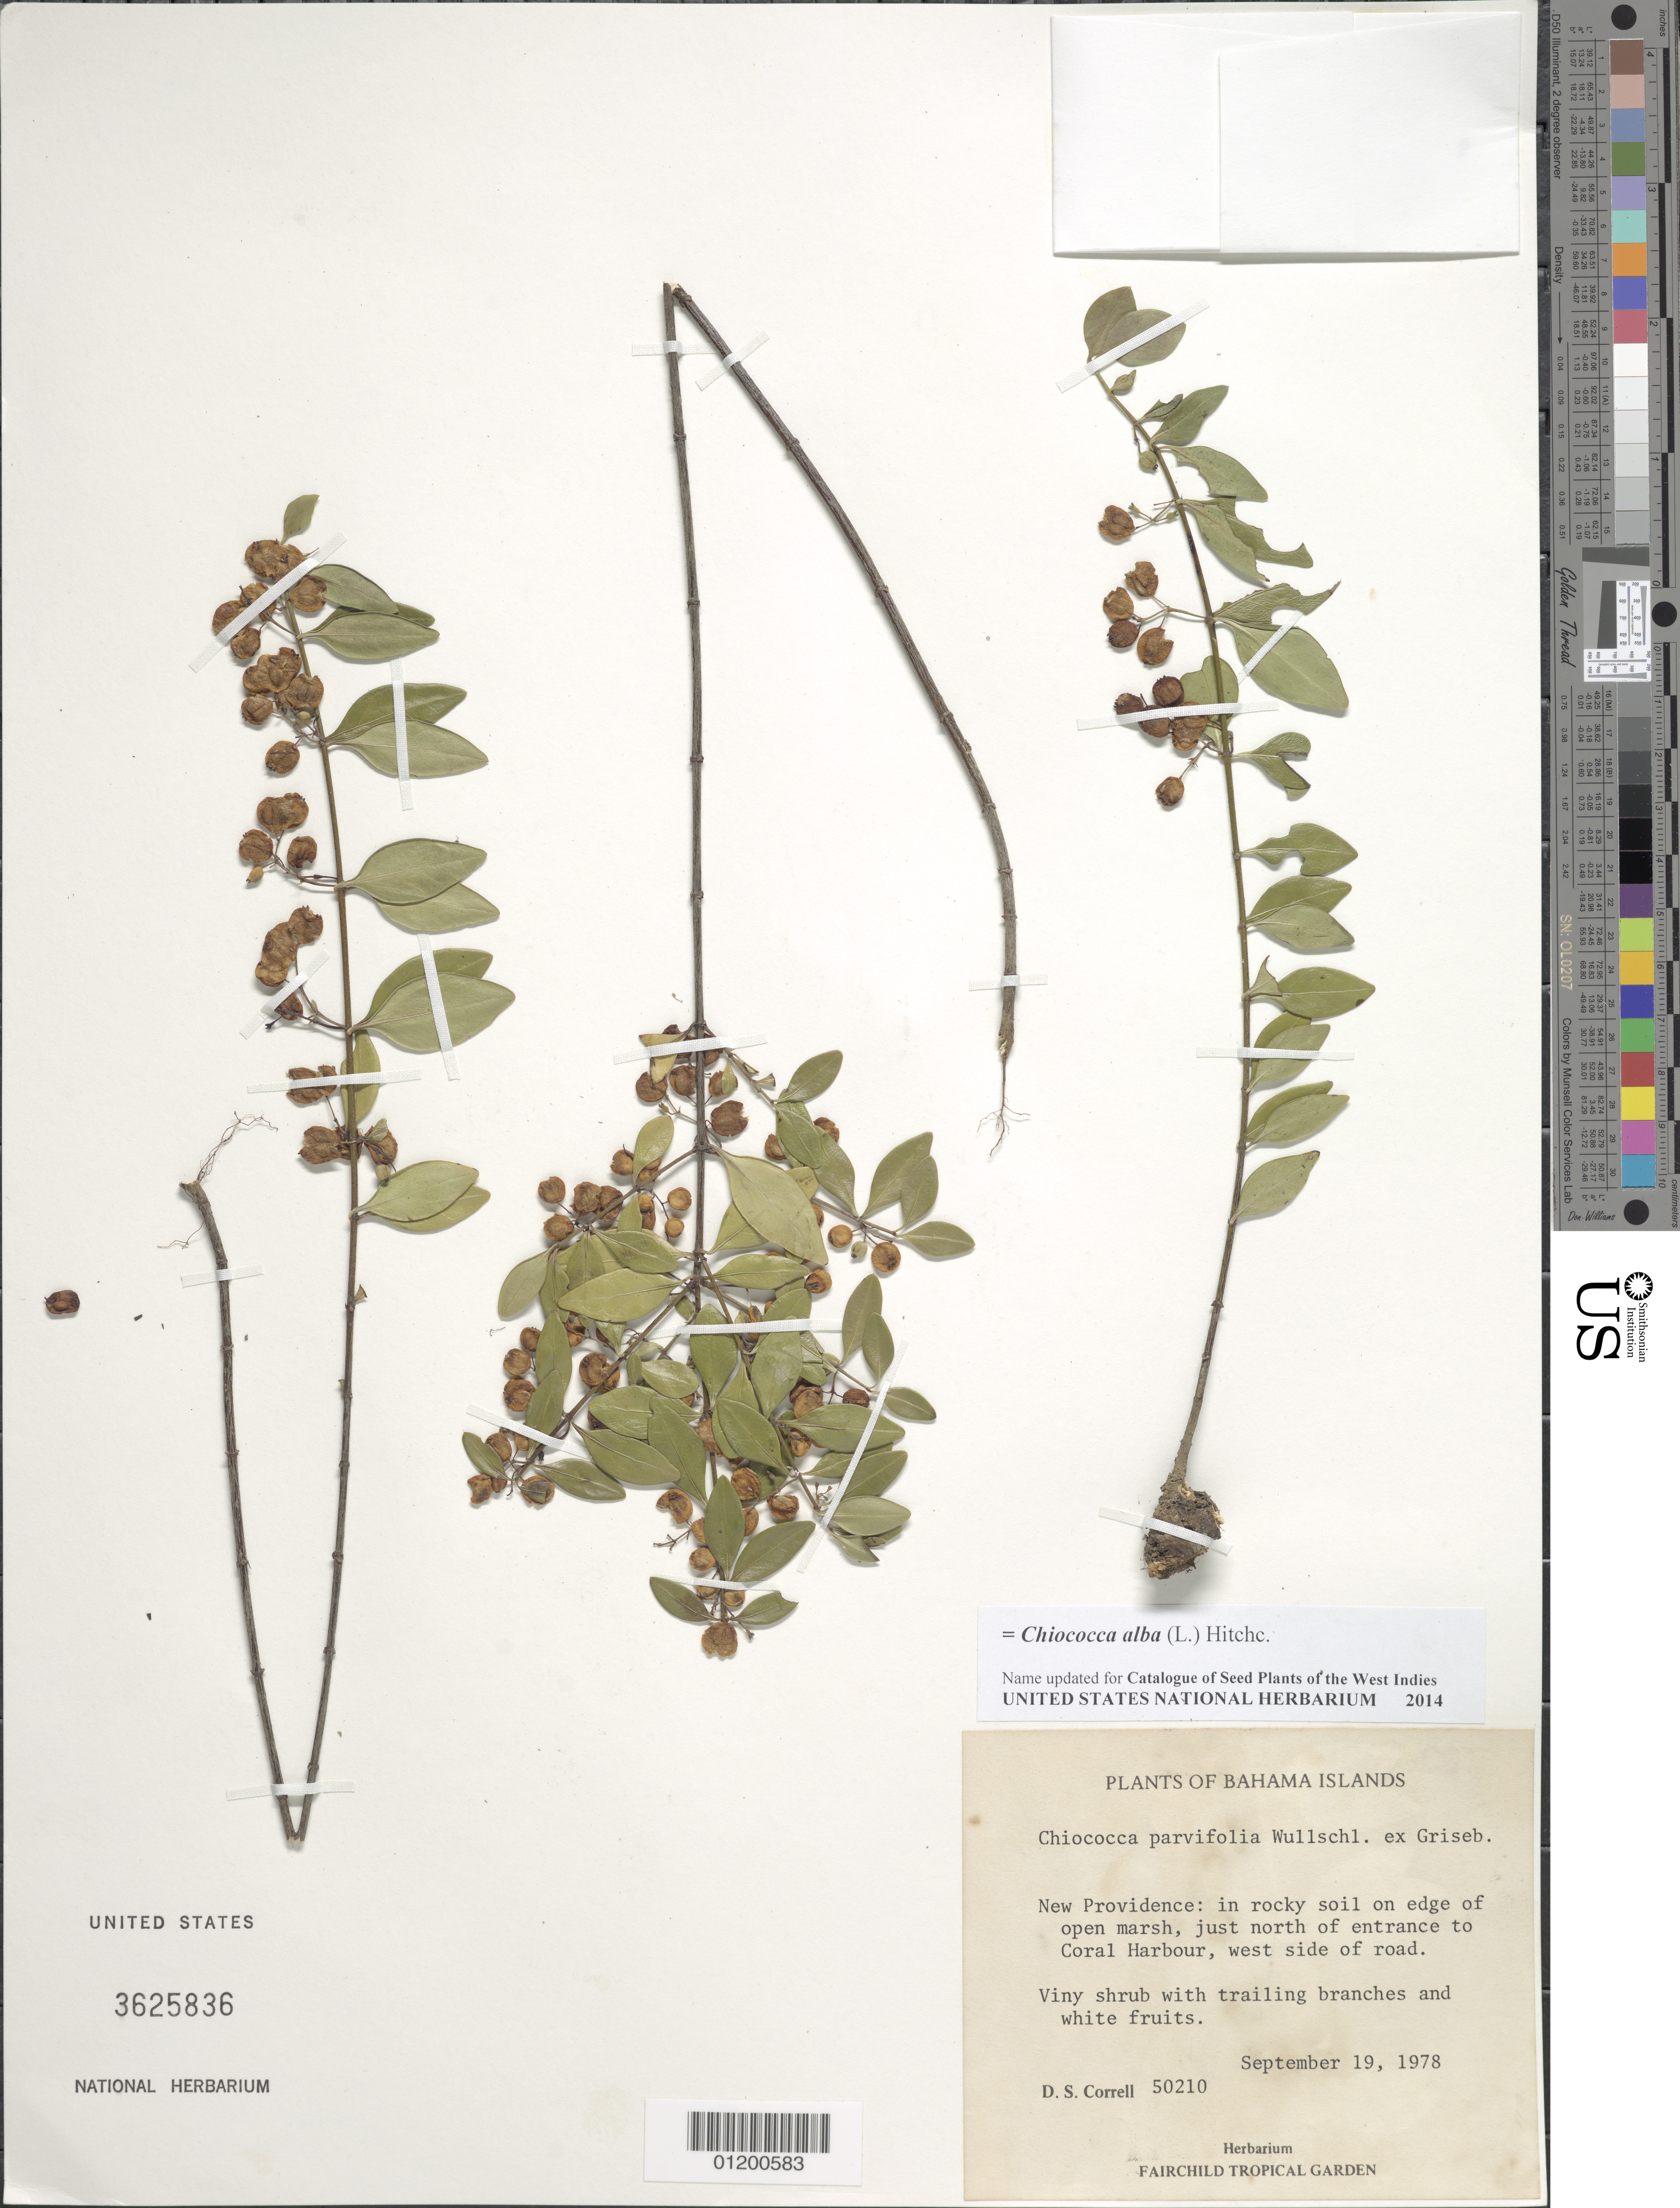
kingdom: Plantae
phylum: Tracheophyta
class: Magnoliopsida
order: Gentianales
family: Rubiaceae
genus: Chiococca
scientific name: Chiococca alba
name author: (L.) Hitchc.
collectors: D. S. Correll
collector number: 50210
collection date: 1978-09-19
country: Bahamas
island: New Providence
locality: In rocky soil on edge of open marsh, just N of entrance to Coral Harbour, W side of road.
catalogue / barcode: US 3625836